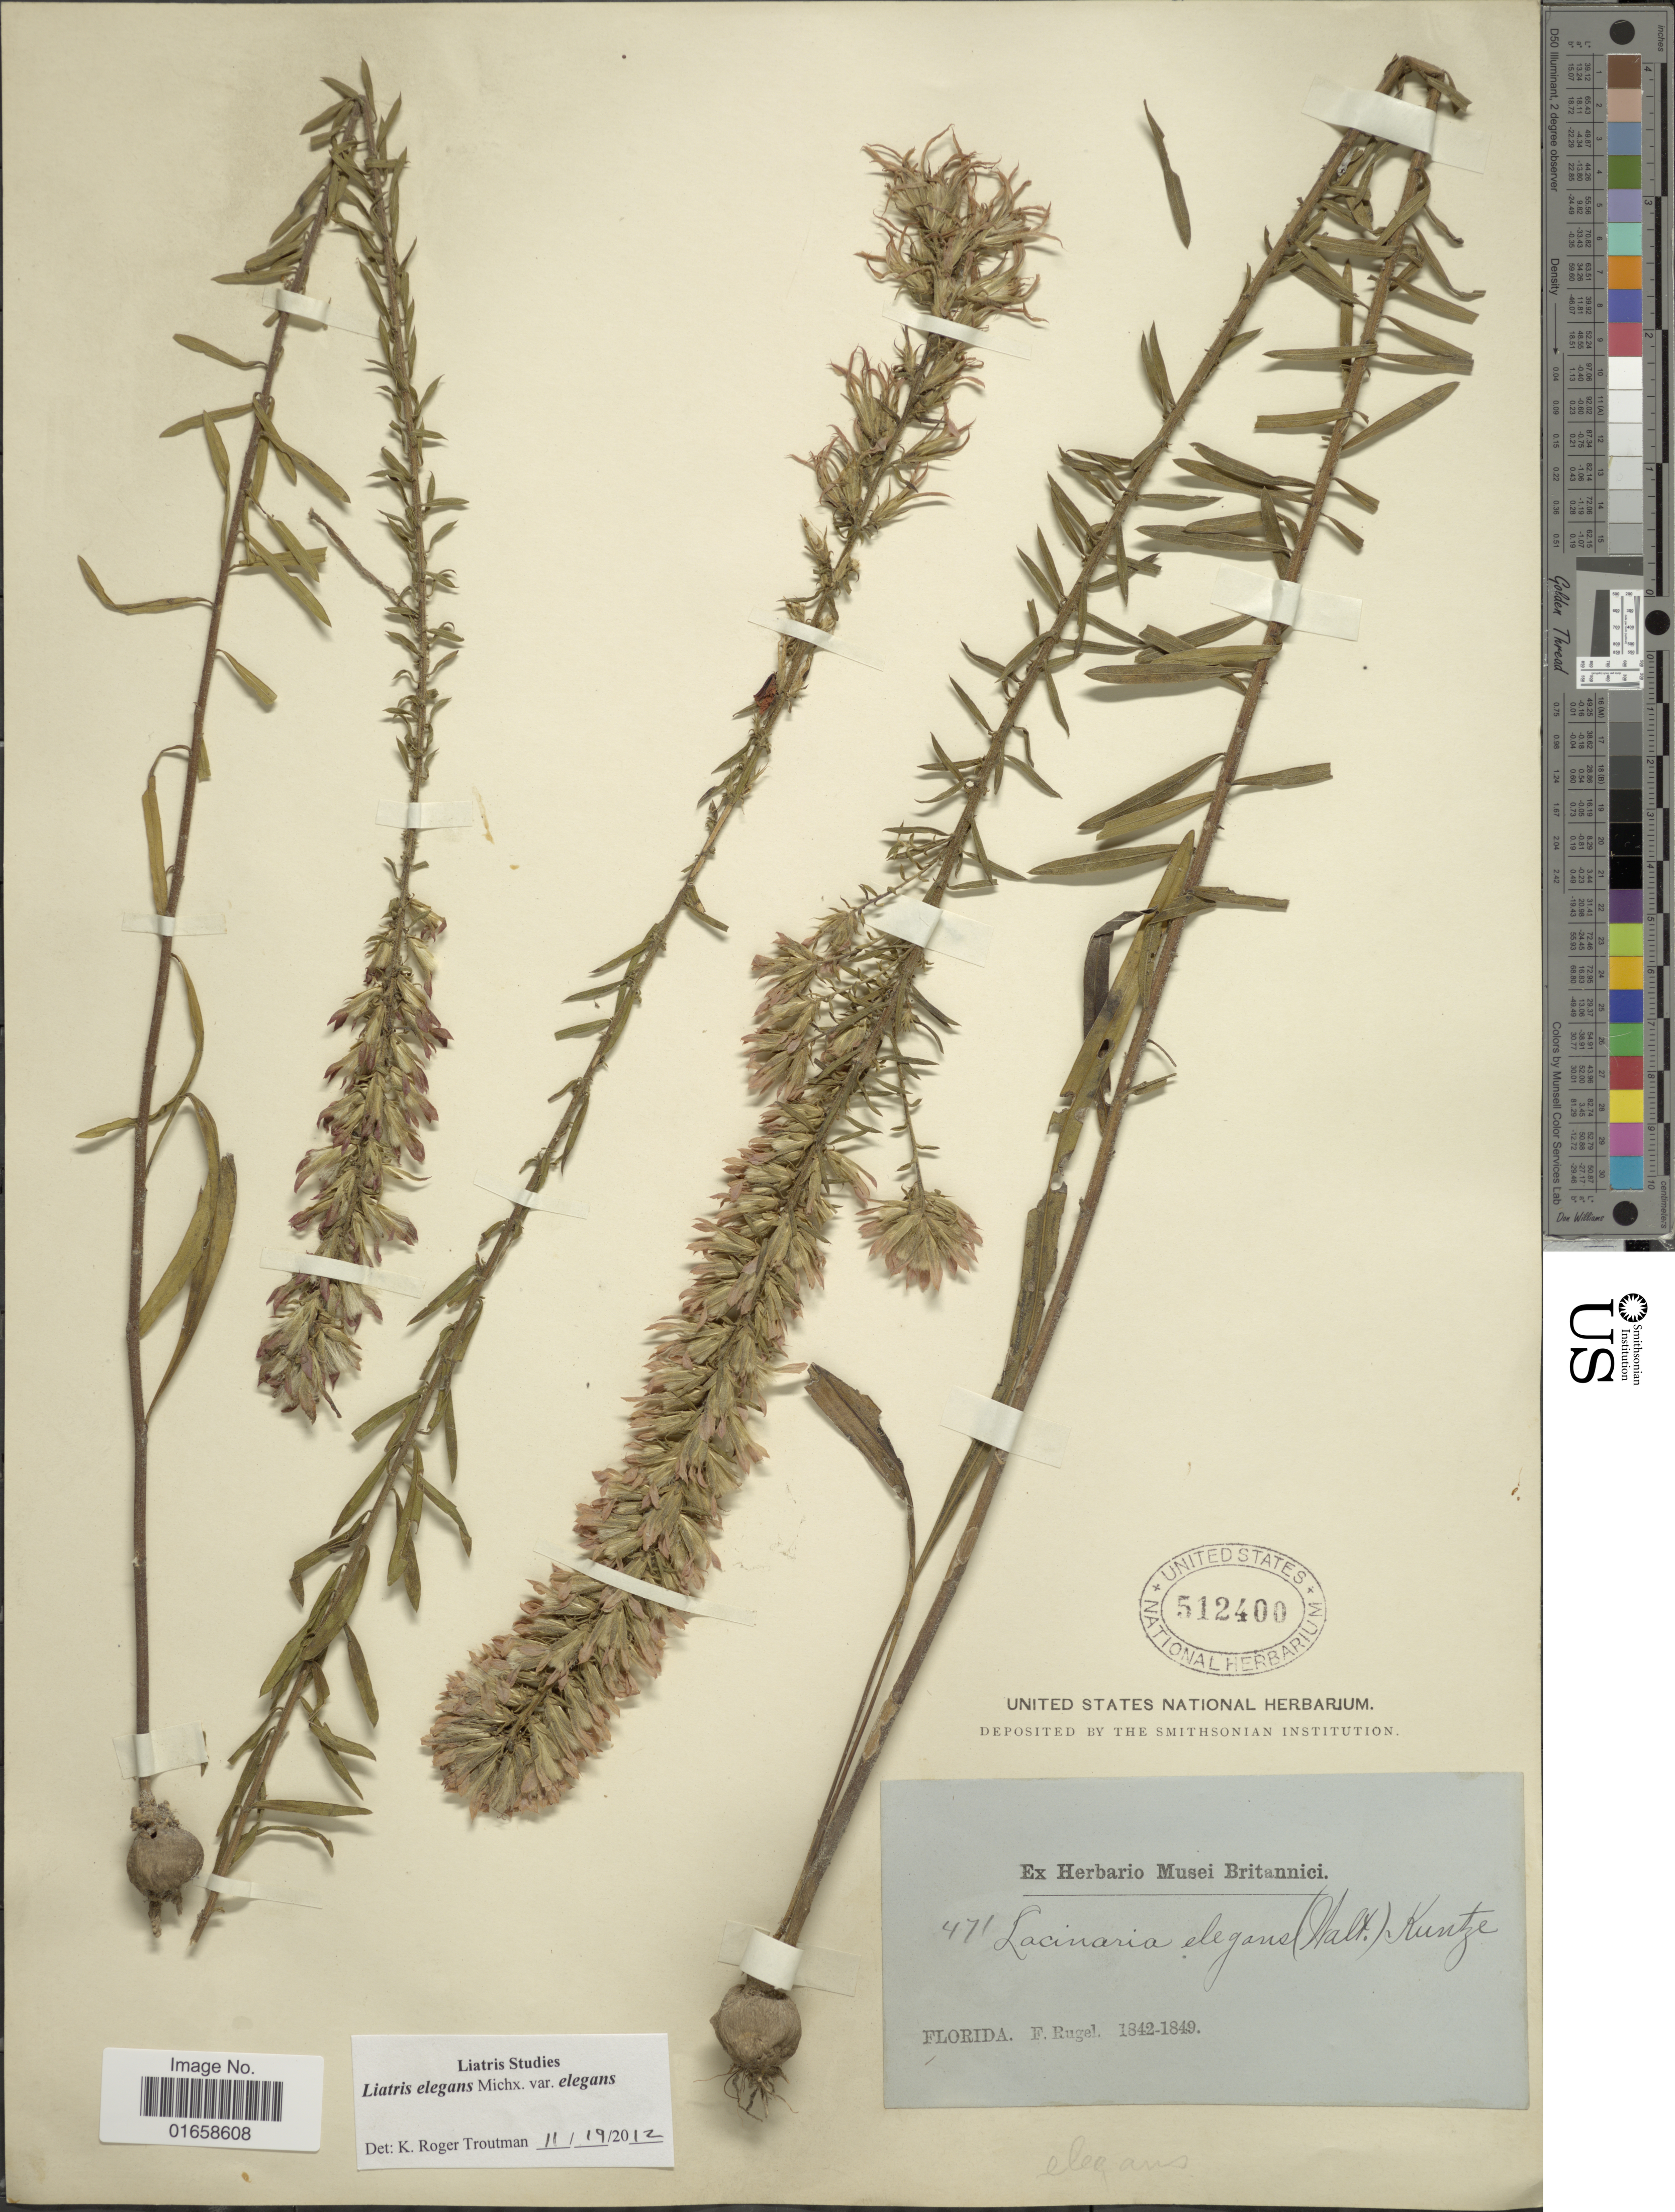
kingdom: Plantae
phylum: Tracheophyta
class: Magnoliopsida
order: Asterales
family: Asteraceae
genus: Liatris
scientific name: Liatris elegans var. elegans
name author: (Walter) Michx.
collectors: F. Rugel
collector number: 471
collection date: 1842/1849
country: United States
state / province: Florida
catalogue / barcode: US 512400